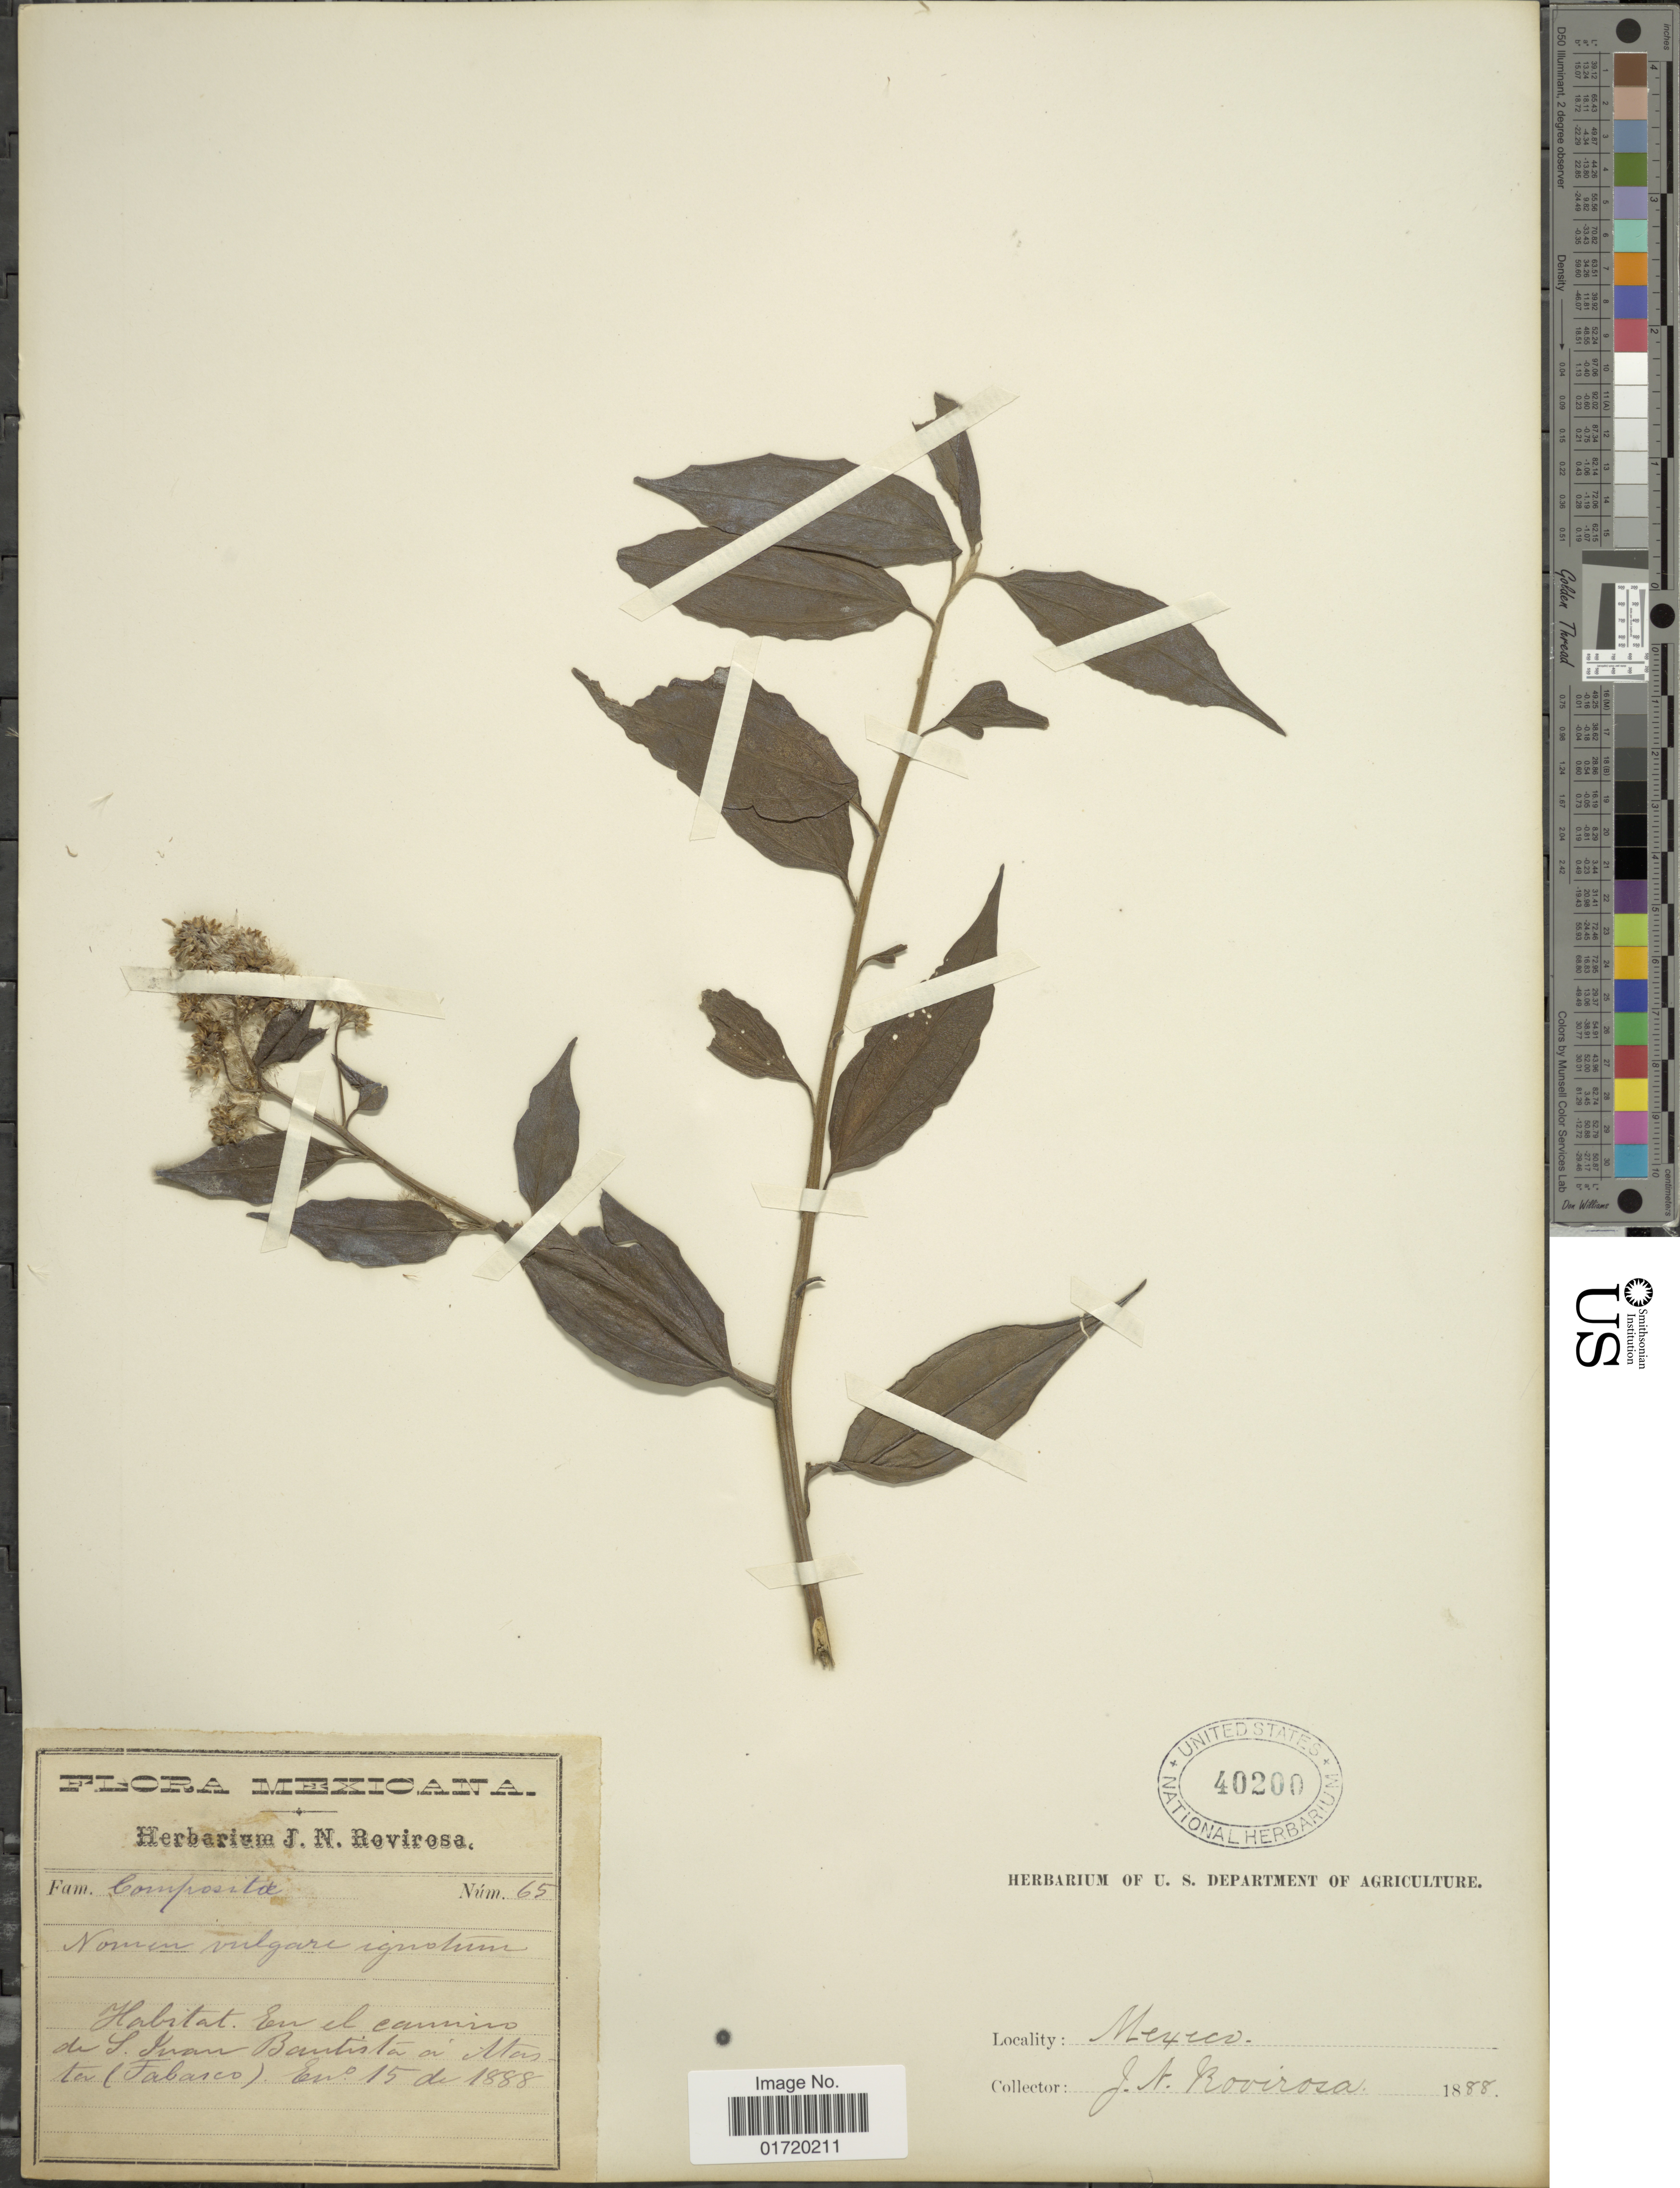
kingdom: Plantae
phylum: Tracheophyta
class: Magnoliopsida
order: Asterales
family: Asteraceae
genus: Baccharis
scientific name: Baccharis trinervis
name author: (Lam.) Pers.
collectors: J. N. Rovirosa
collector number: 65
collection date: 1888-01-15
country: Mexico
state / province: Tabasco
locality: En el camino de S. Juan Bautista a Masta (Tabasco)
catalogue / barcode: US 40200